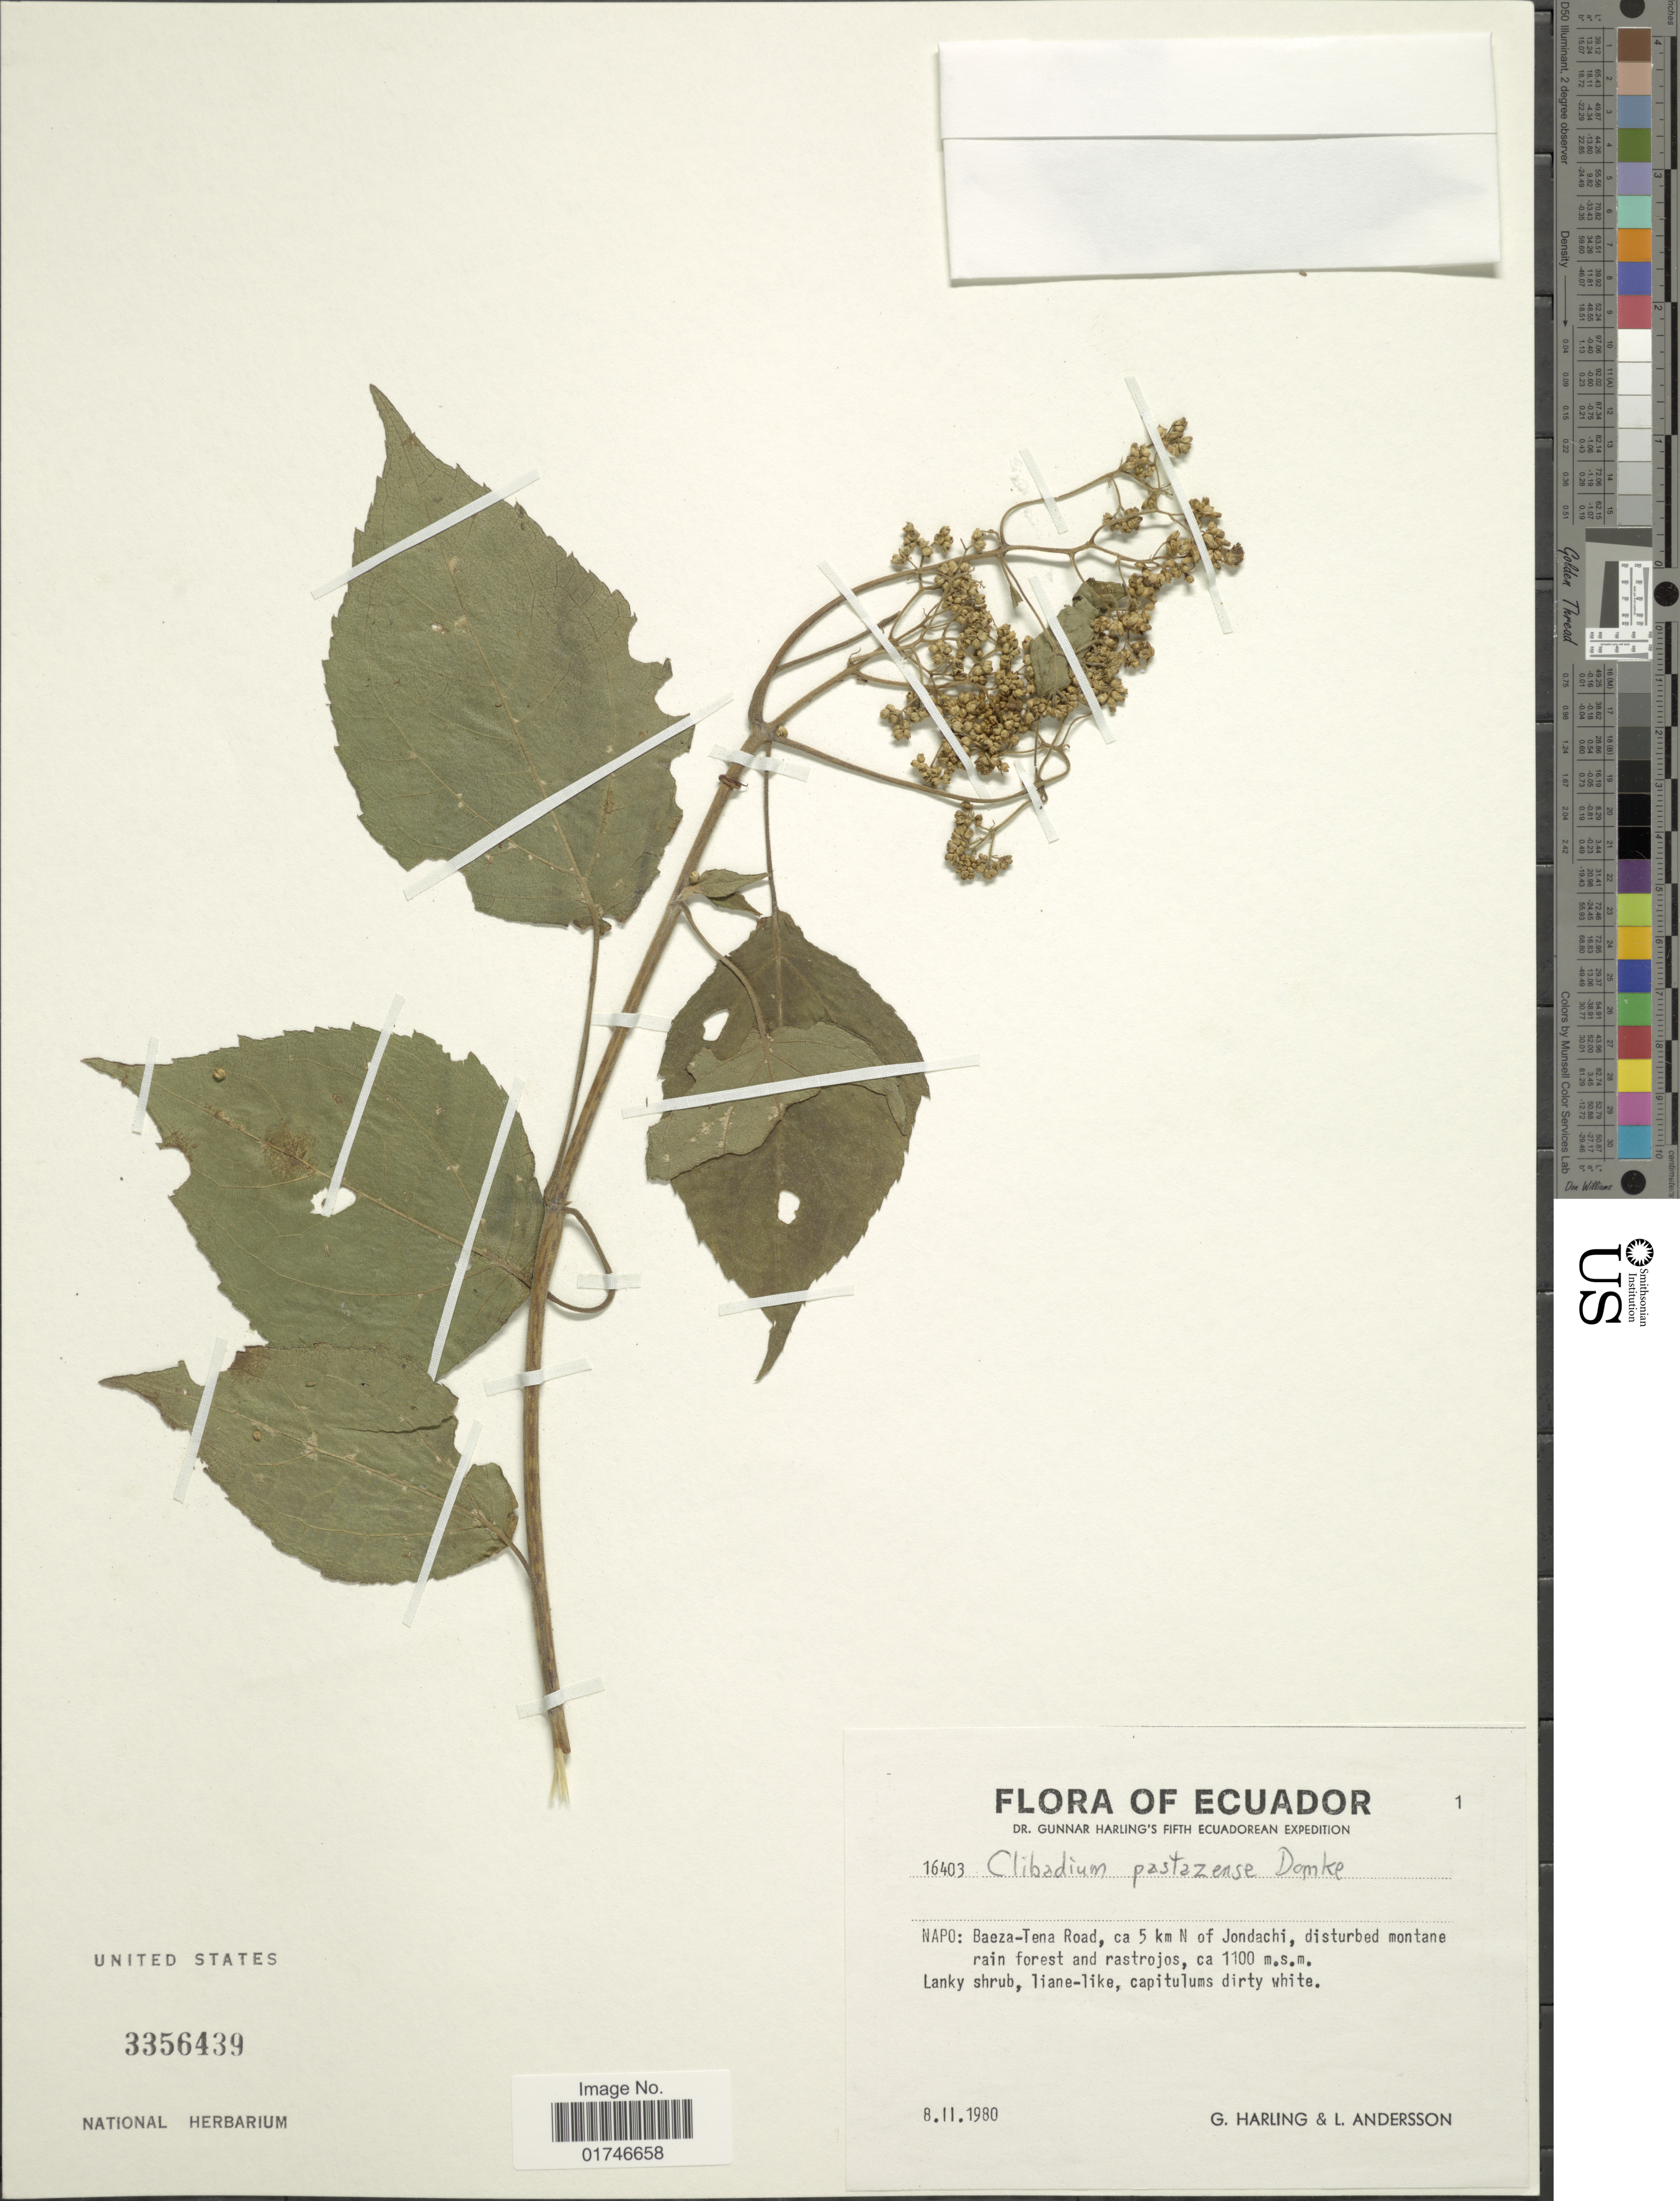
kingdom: Plantae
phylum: Tracheophyta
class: Magnoliopsida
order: Asterales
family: Asteraceae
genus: Clibadium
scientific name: Clibadium pastazense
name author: Domke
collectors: G. Harling & L. Andersson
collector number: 16403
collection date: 1980-11-08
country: Ecuador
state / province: Napo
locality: Napo: Baeza-Tena Road, ca.5 km N Jondachi.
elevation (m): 1100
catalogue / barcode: US 3356439